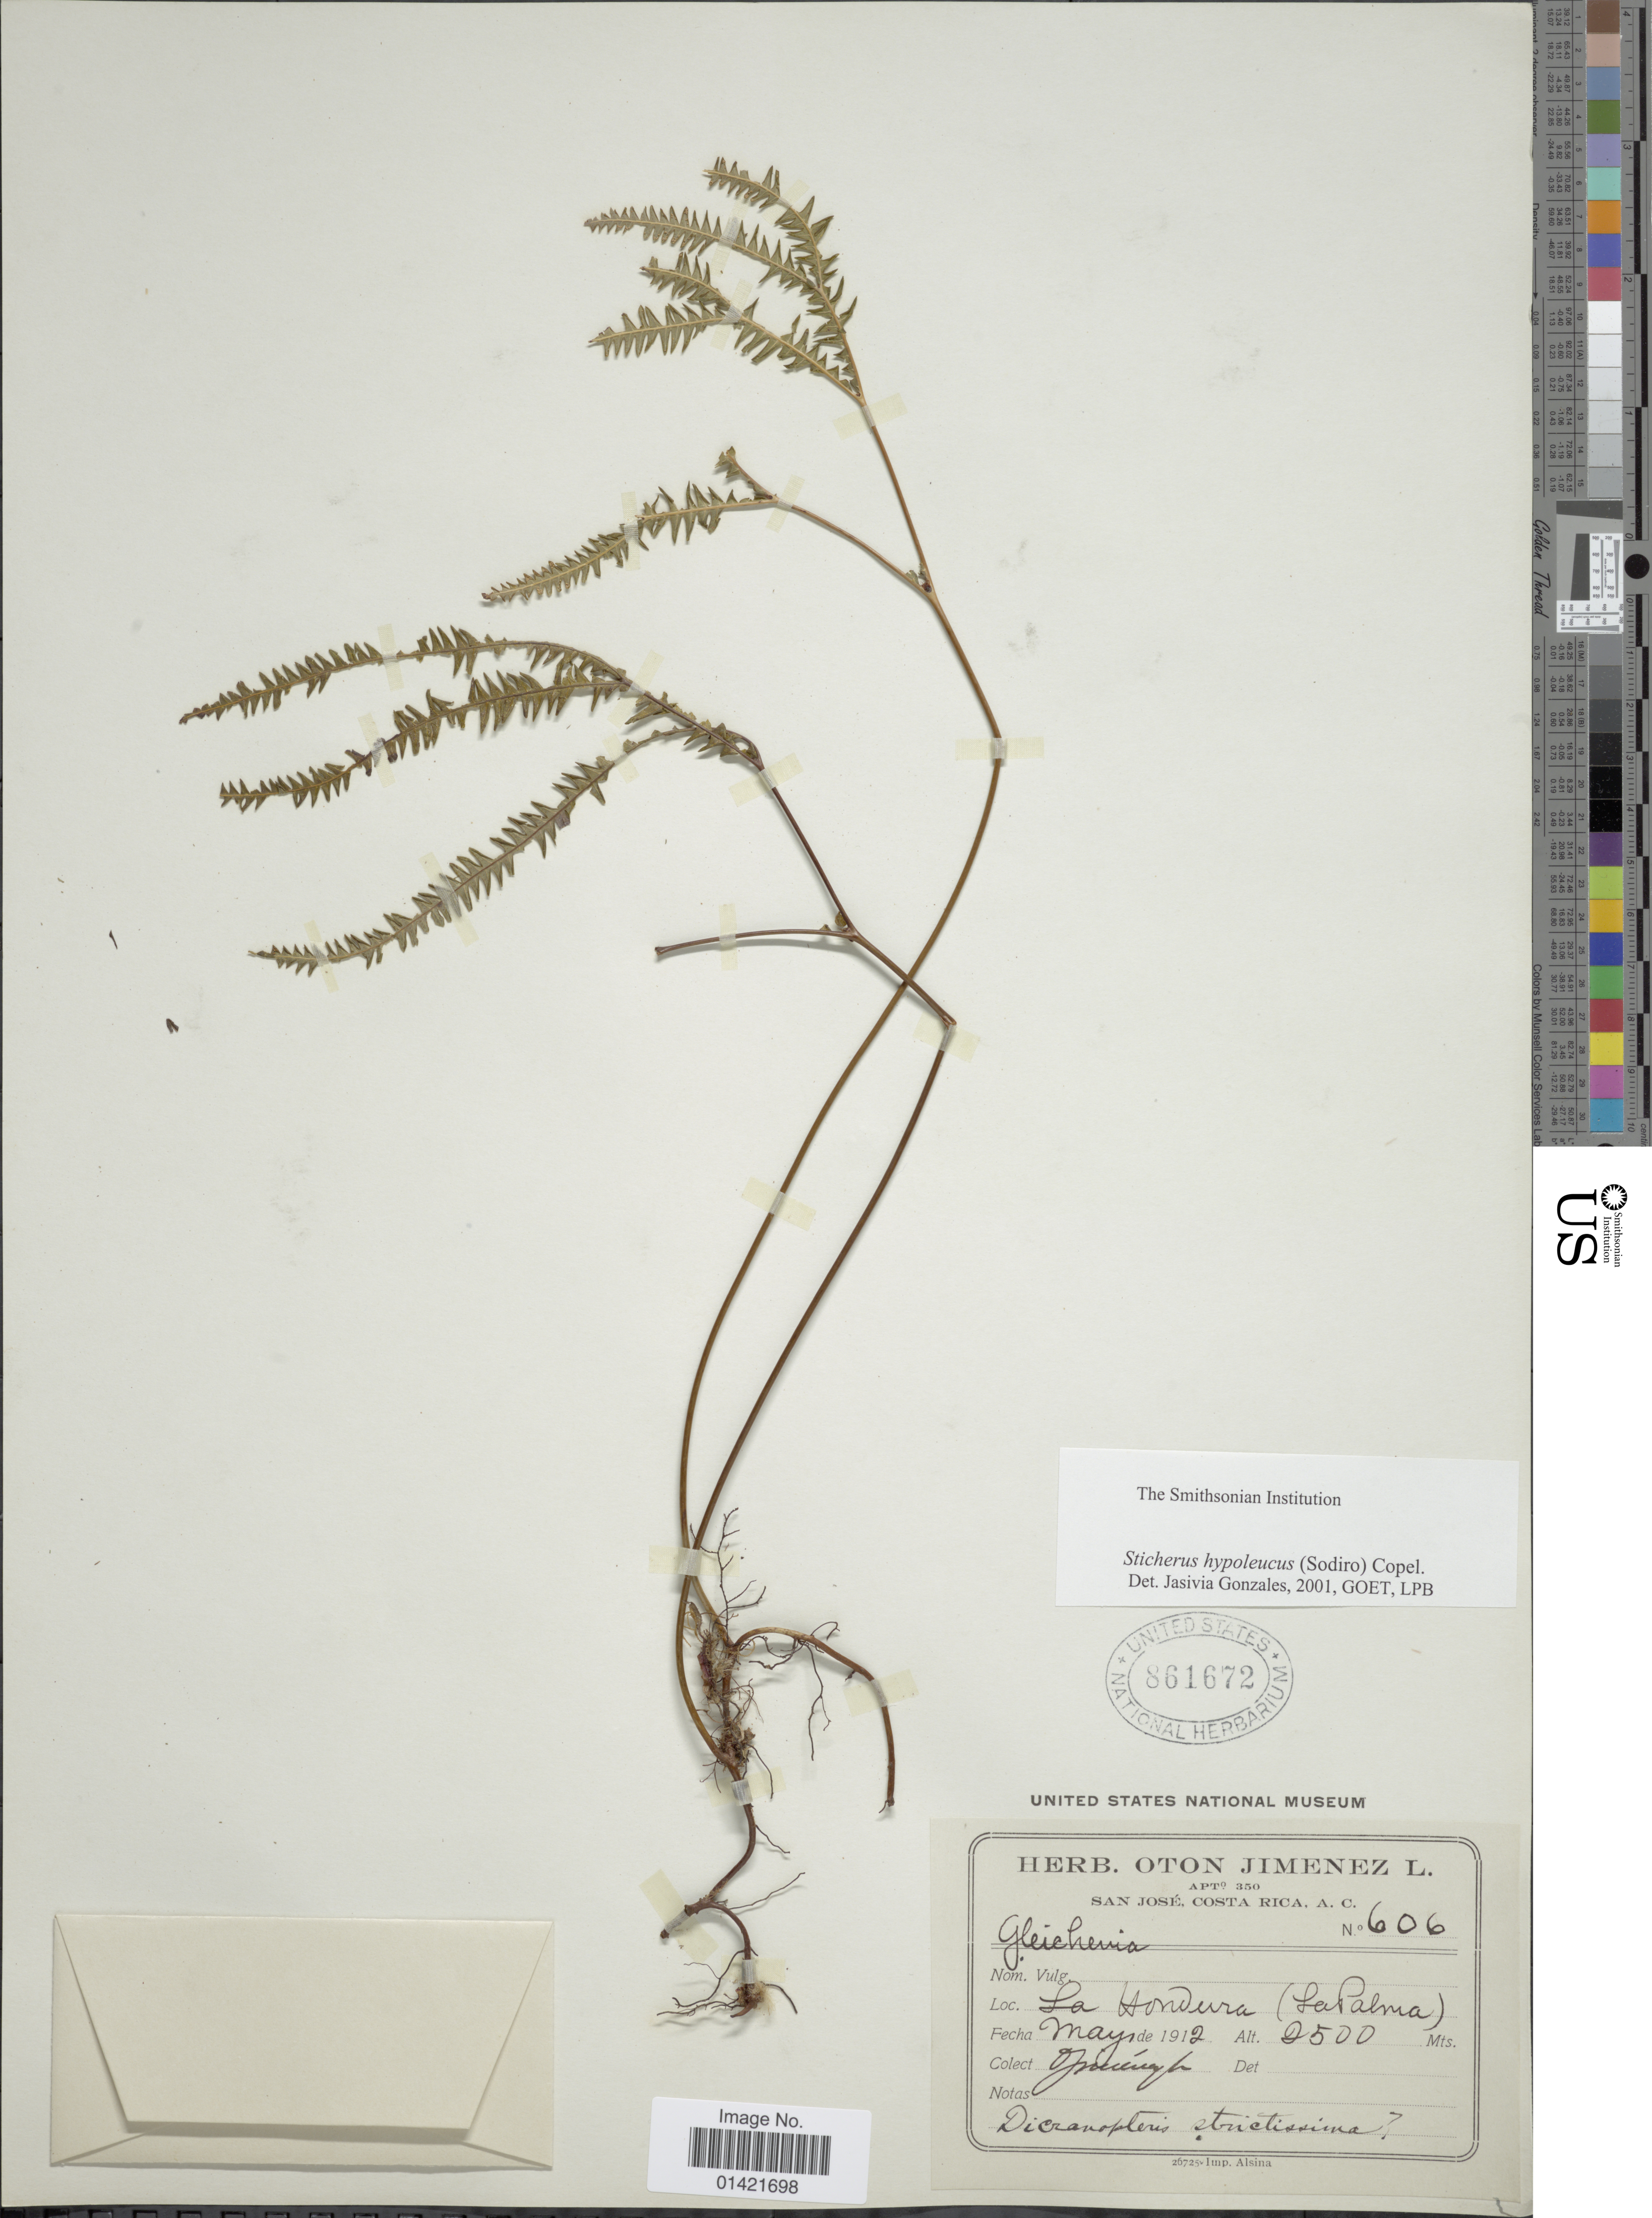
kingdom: Plantae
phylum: Tracheophyta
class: Polypodiopsida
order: Gleicheniales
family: Gleicheniaceae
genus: Sticherus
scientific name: Sticherus hypoleucus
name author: (Sodiro) Copel.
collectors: O. Jiménez L.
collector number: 606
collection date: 1912-05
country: Costa Rica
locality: La Hondura (La Palma).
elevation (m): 2500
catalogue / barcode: US 861672